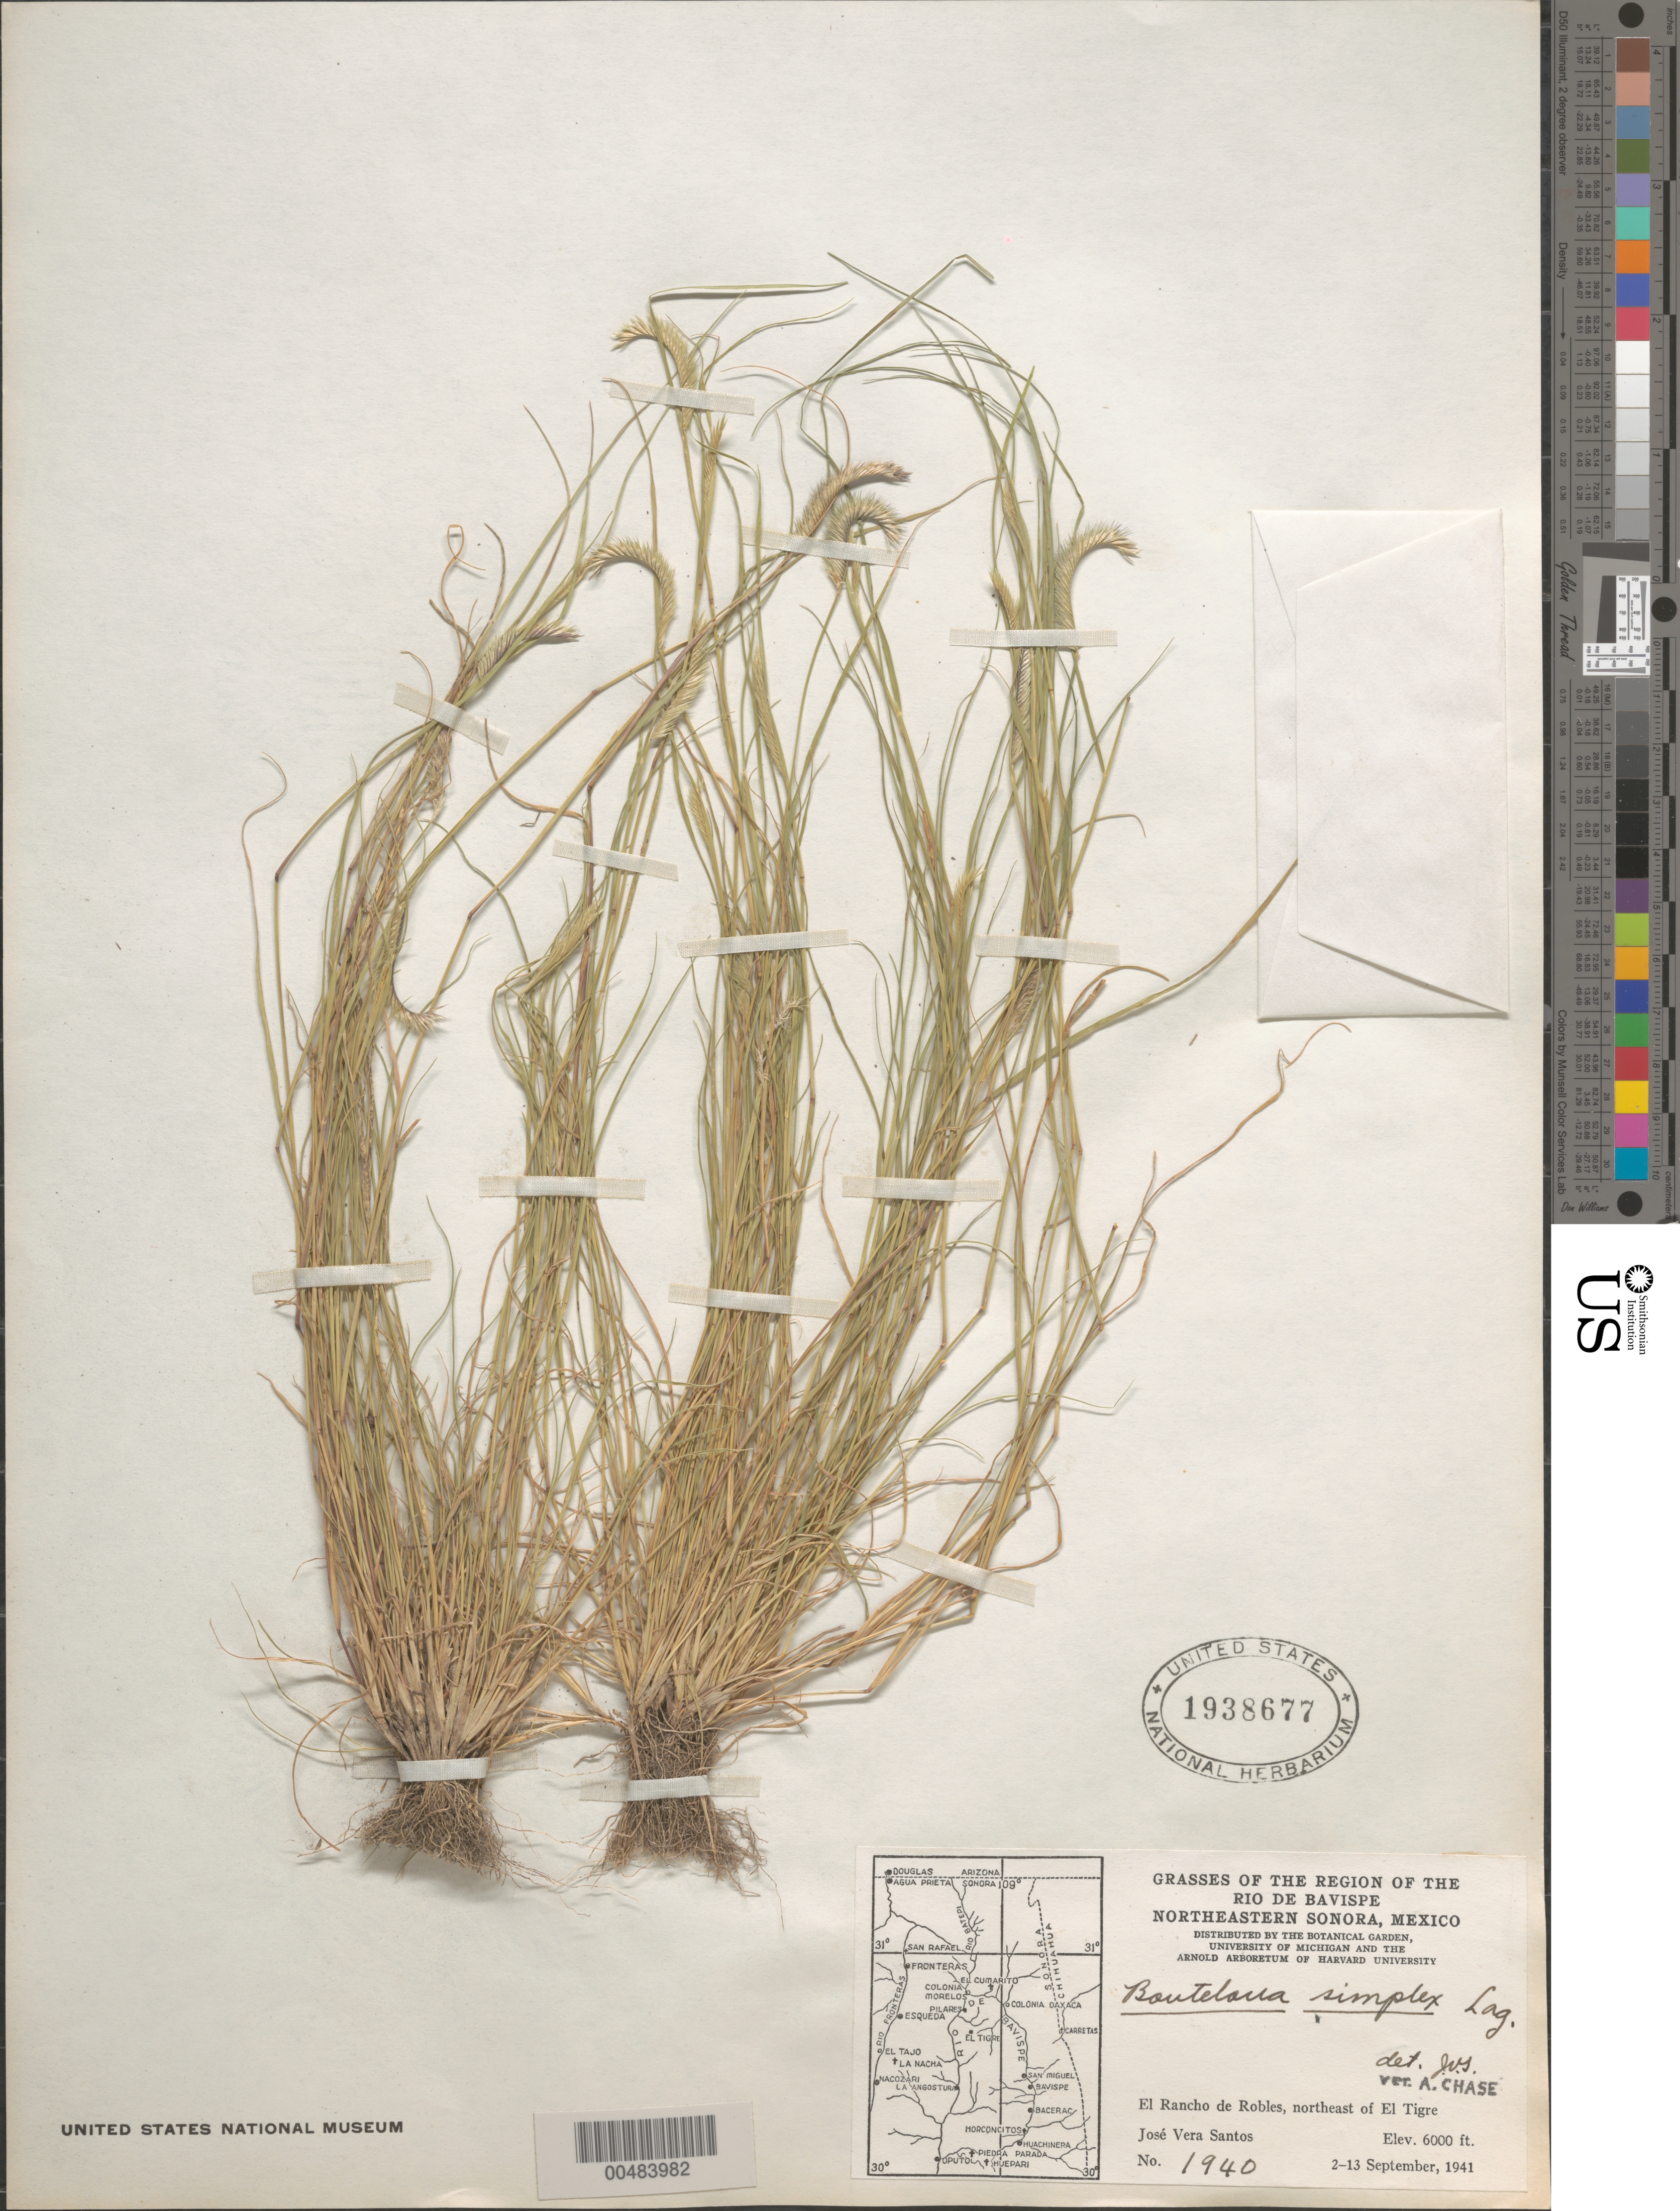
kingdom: Plantae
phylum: Tracheophyta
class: Liliopsida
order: Poales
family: Poaceae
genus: Bouteloua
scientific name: Bouteloua simplex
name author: Lag.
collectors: J. V. Santos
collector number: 1940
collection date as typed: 2 Sep 1941 to 13 Sep 1941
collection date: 1941-09-02/1941-09-13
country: Mexico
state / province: Sonora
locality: Region of the Rio de Bavispe, NE Sonora, El Rancho de Robles, NE of El Tigre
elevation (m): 1829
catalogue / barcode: US 1938677